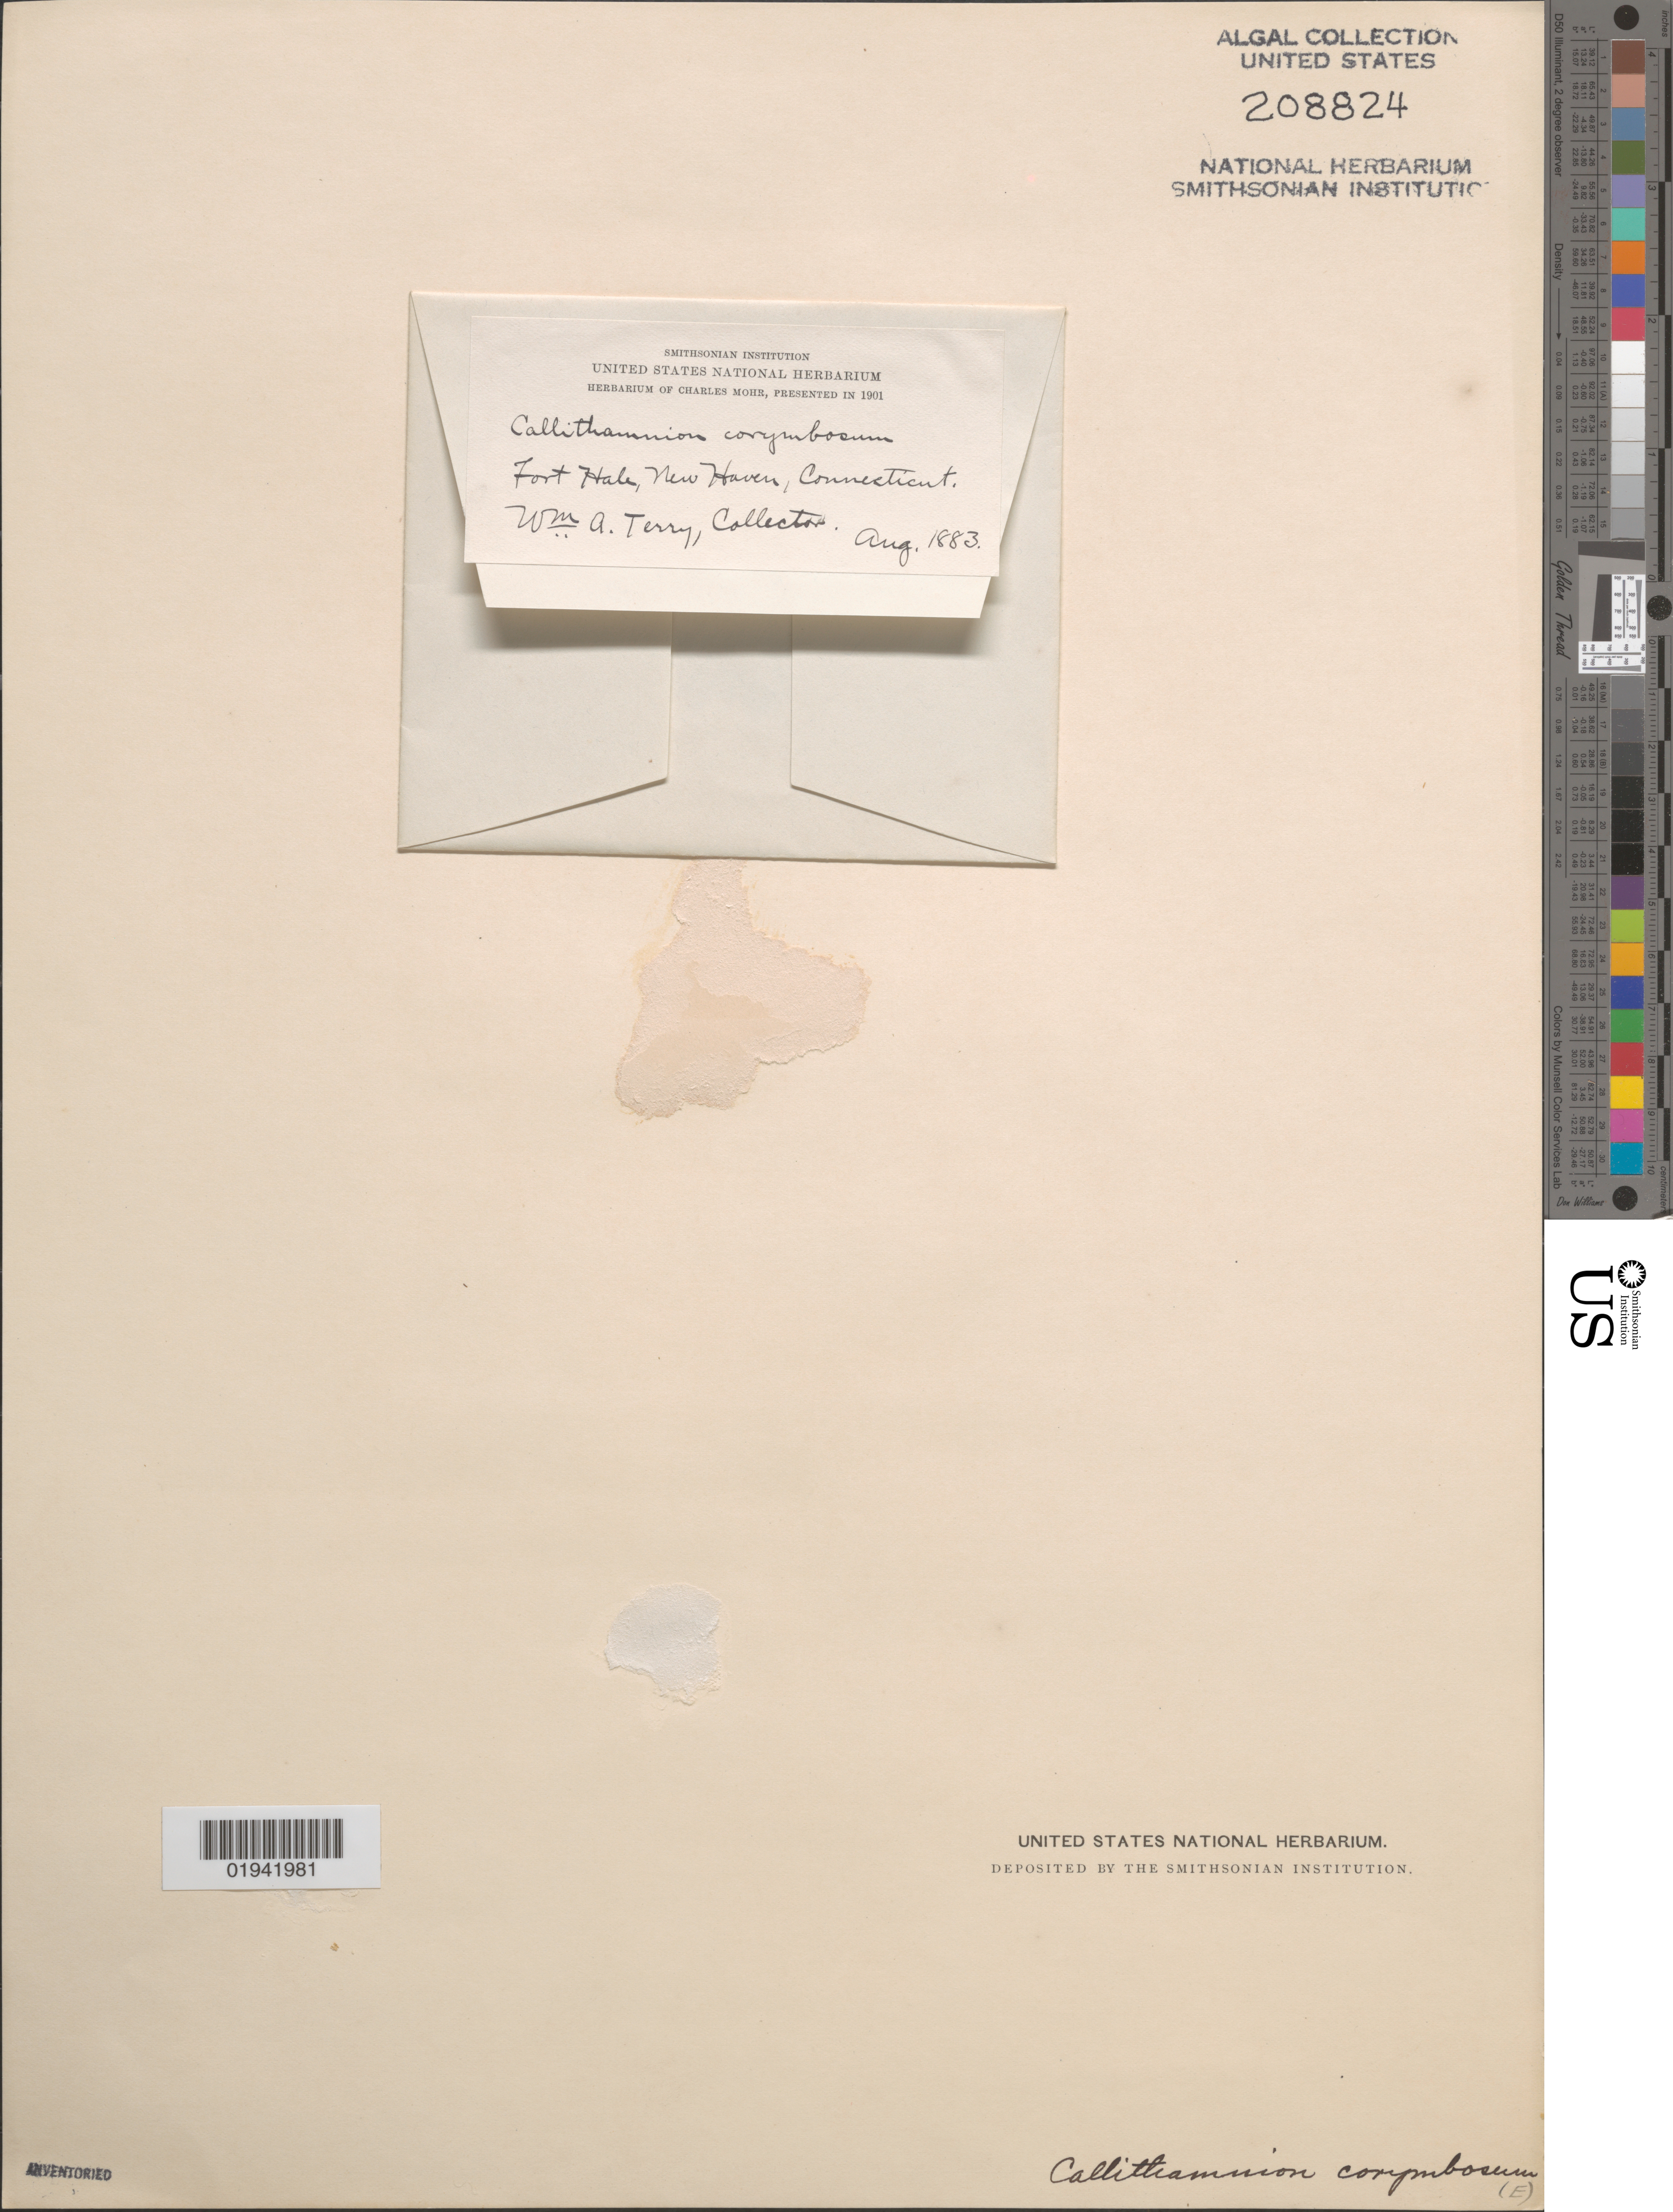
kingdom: Plantae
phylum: Rhodophyta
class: Florideophyceae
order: Ceramiales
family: Callithamniaceae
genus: Callithamnion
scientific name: Callithamnion corymbosum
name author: (Sm.) Lyngb.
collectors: W. Terry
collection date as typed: Aug 1883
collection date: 1883-08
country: United States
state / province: Connecticut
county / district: New Haven County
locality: Fort Hale, New Haven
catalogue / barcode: US 208824